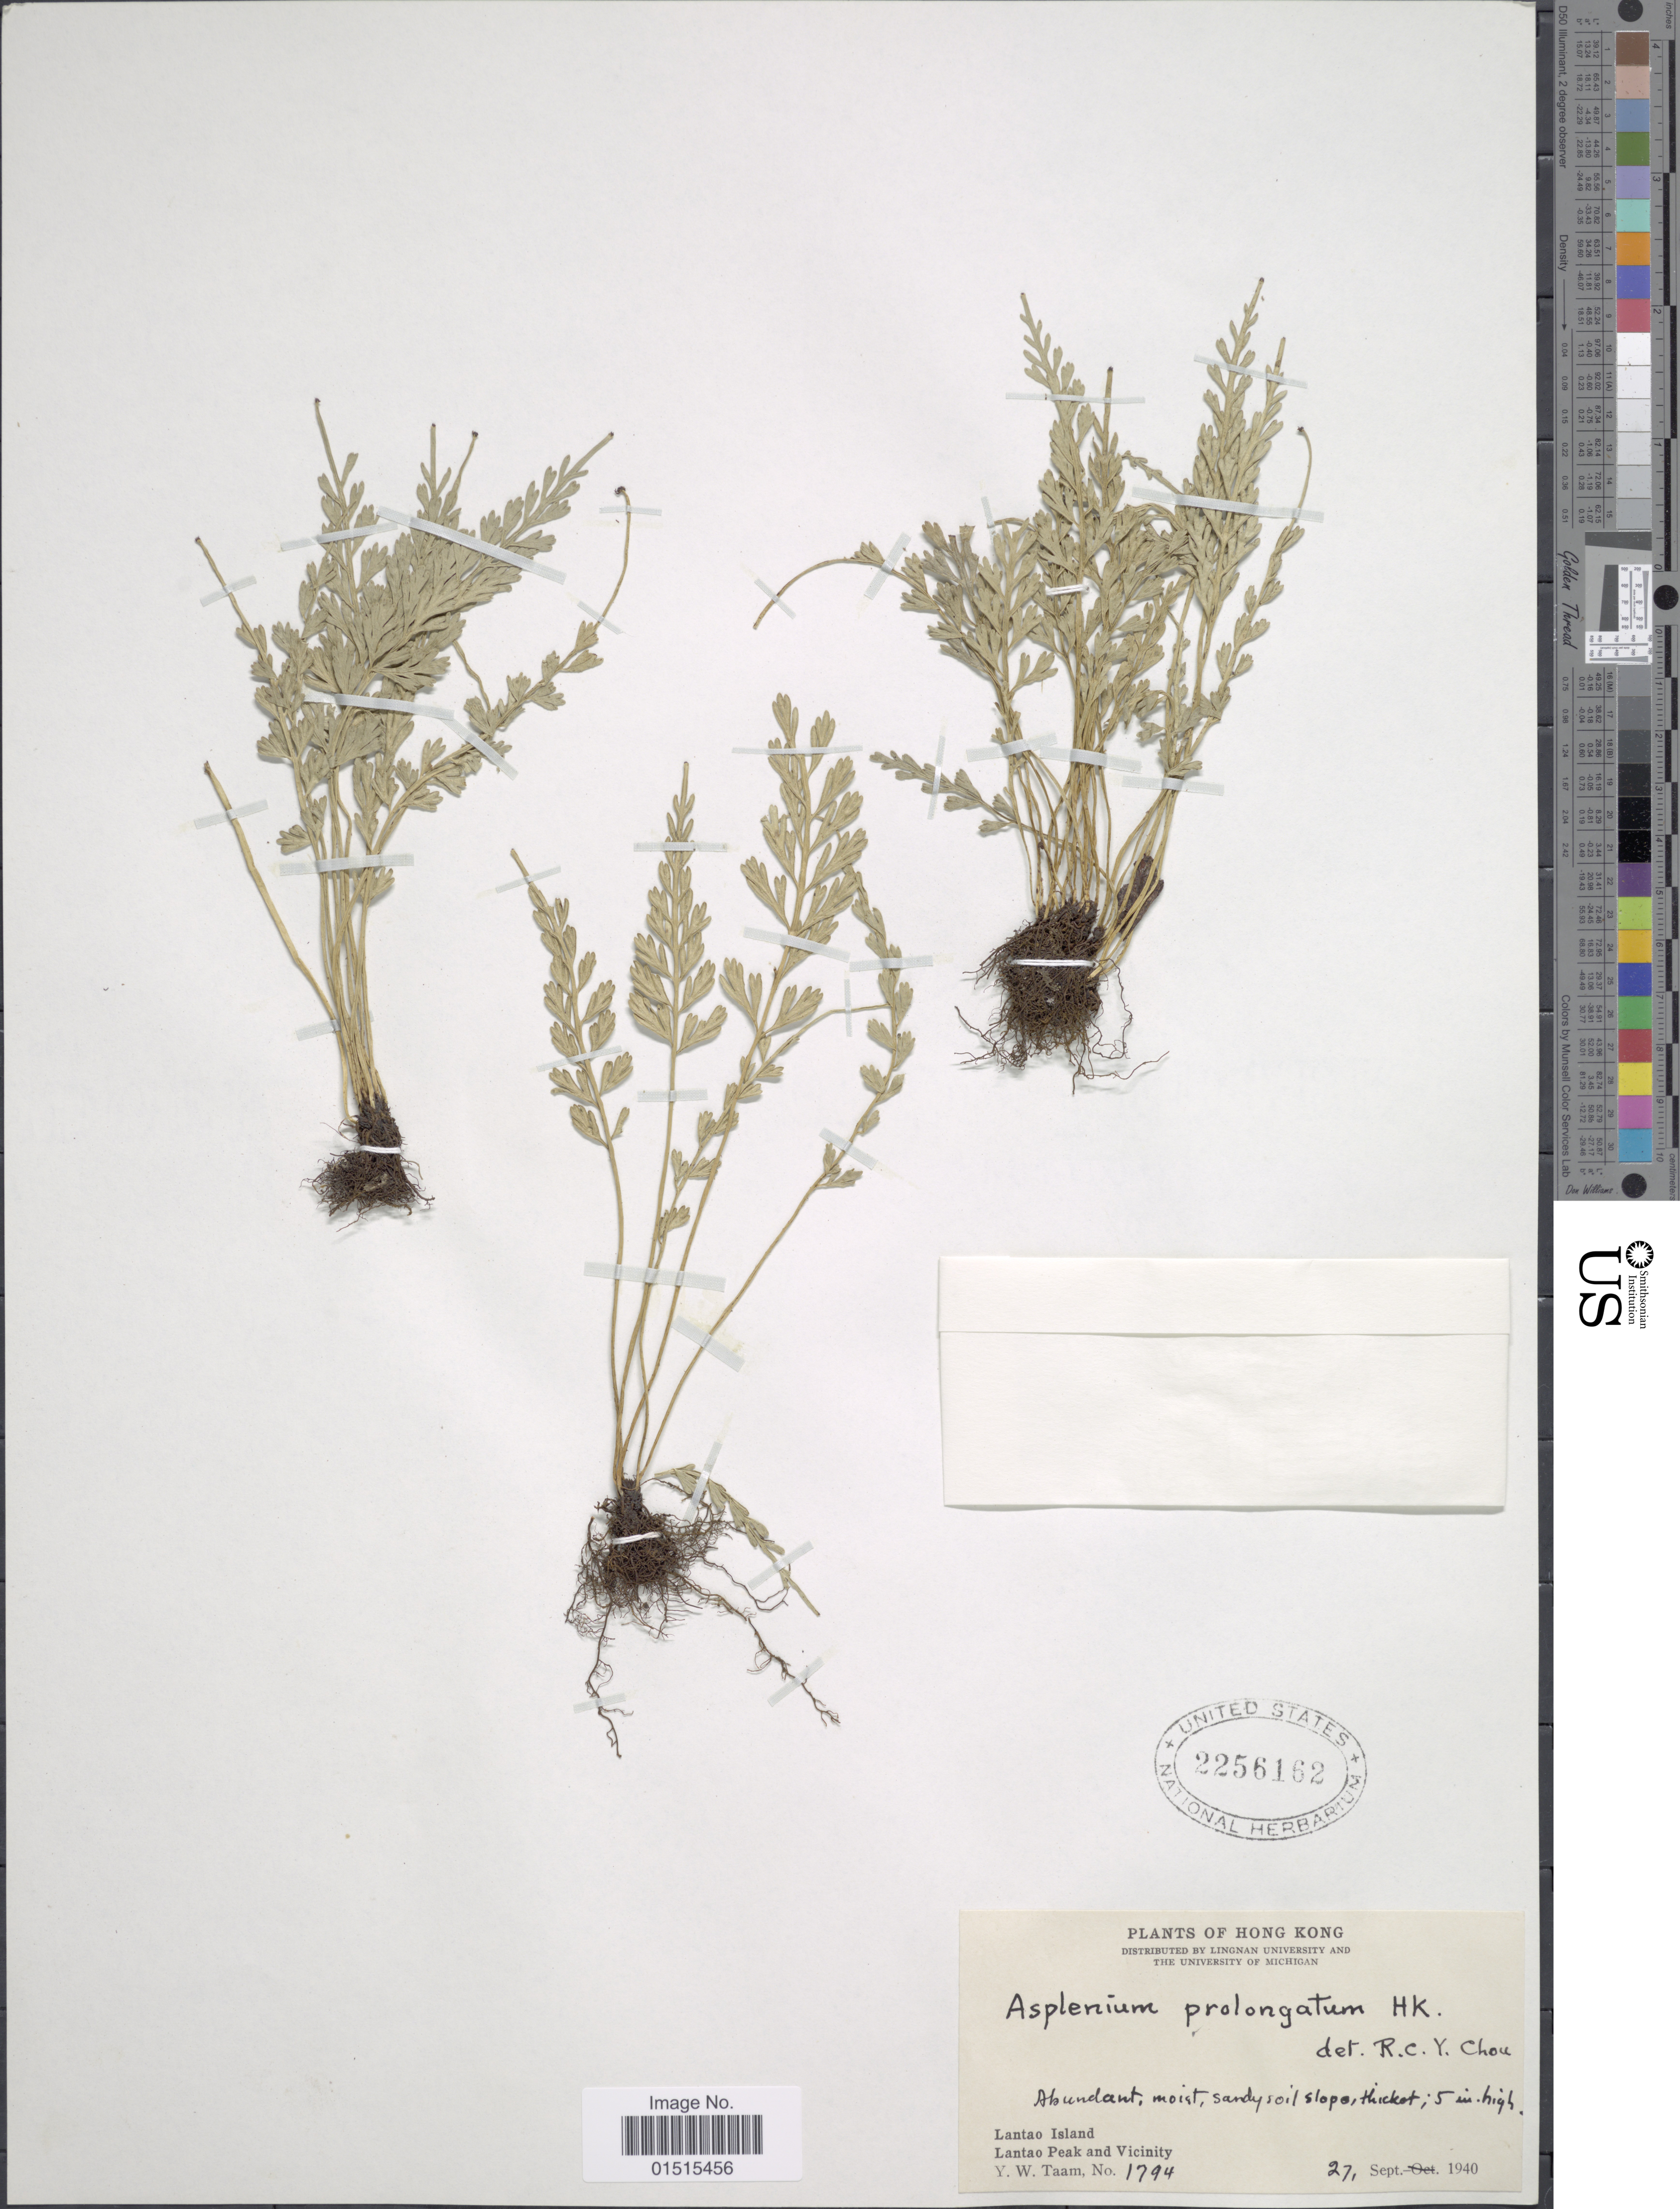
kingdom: Plantae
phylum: Tracheophyta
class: Polypodiopsida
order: Polypodiales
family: Aspleniaceae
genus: Asplenium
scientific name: Asplenium prolongatum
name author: Hook.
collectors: Y. W. Taam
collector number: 1794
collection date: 1940-09-27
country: China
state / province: Hong Kong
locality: Lantao Island, Lantao Peak and Vicinity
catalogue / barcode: US 2256162